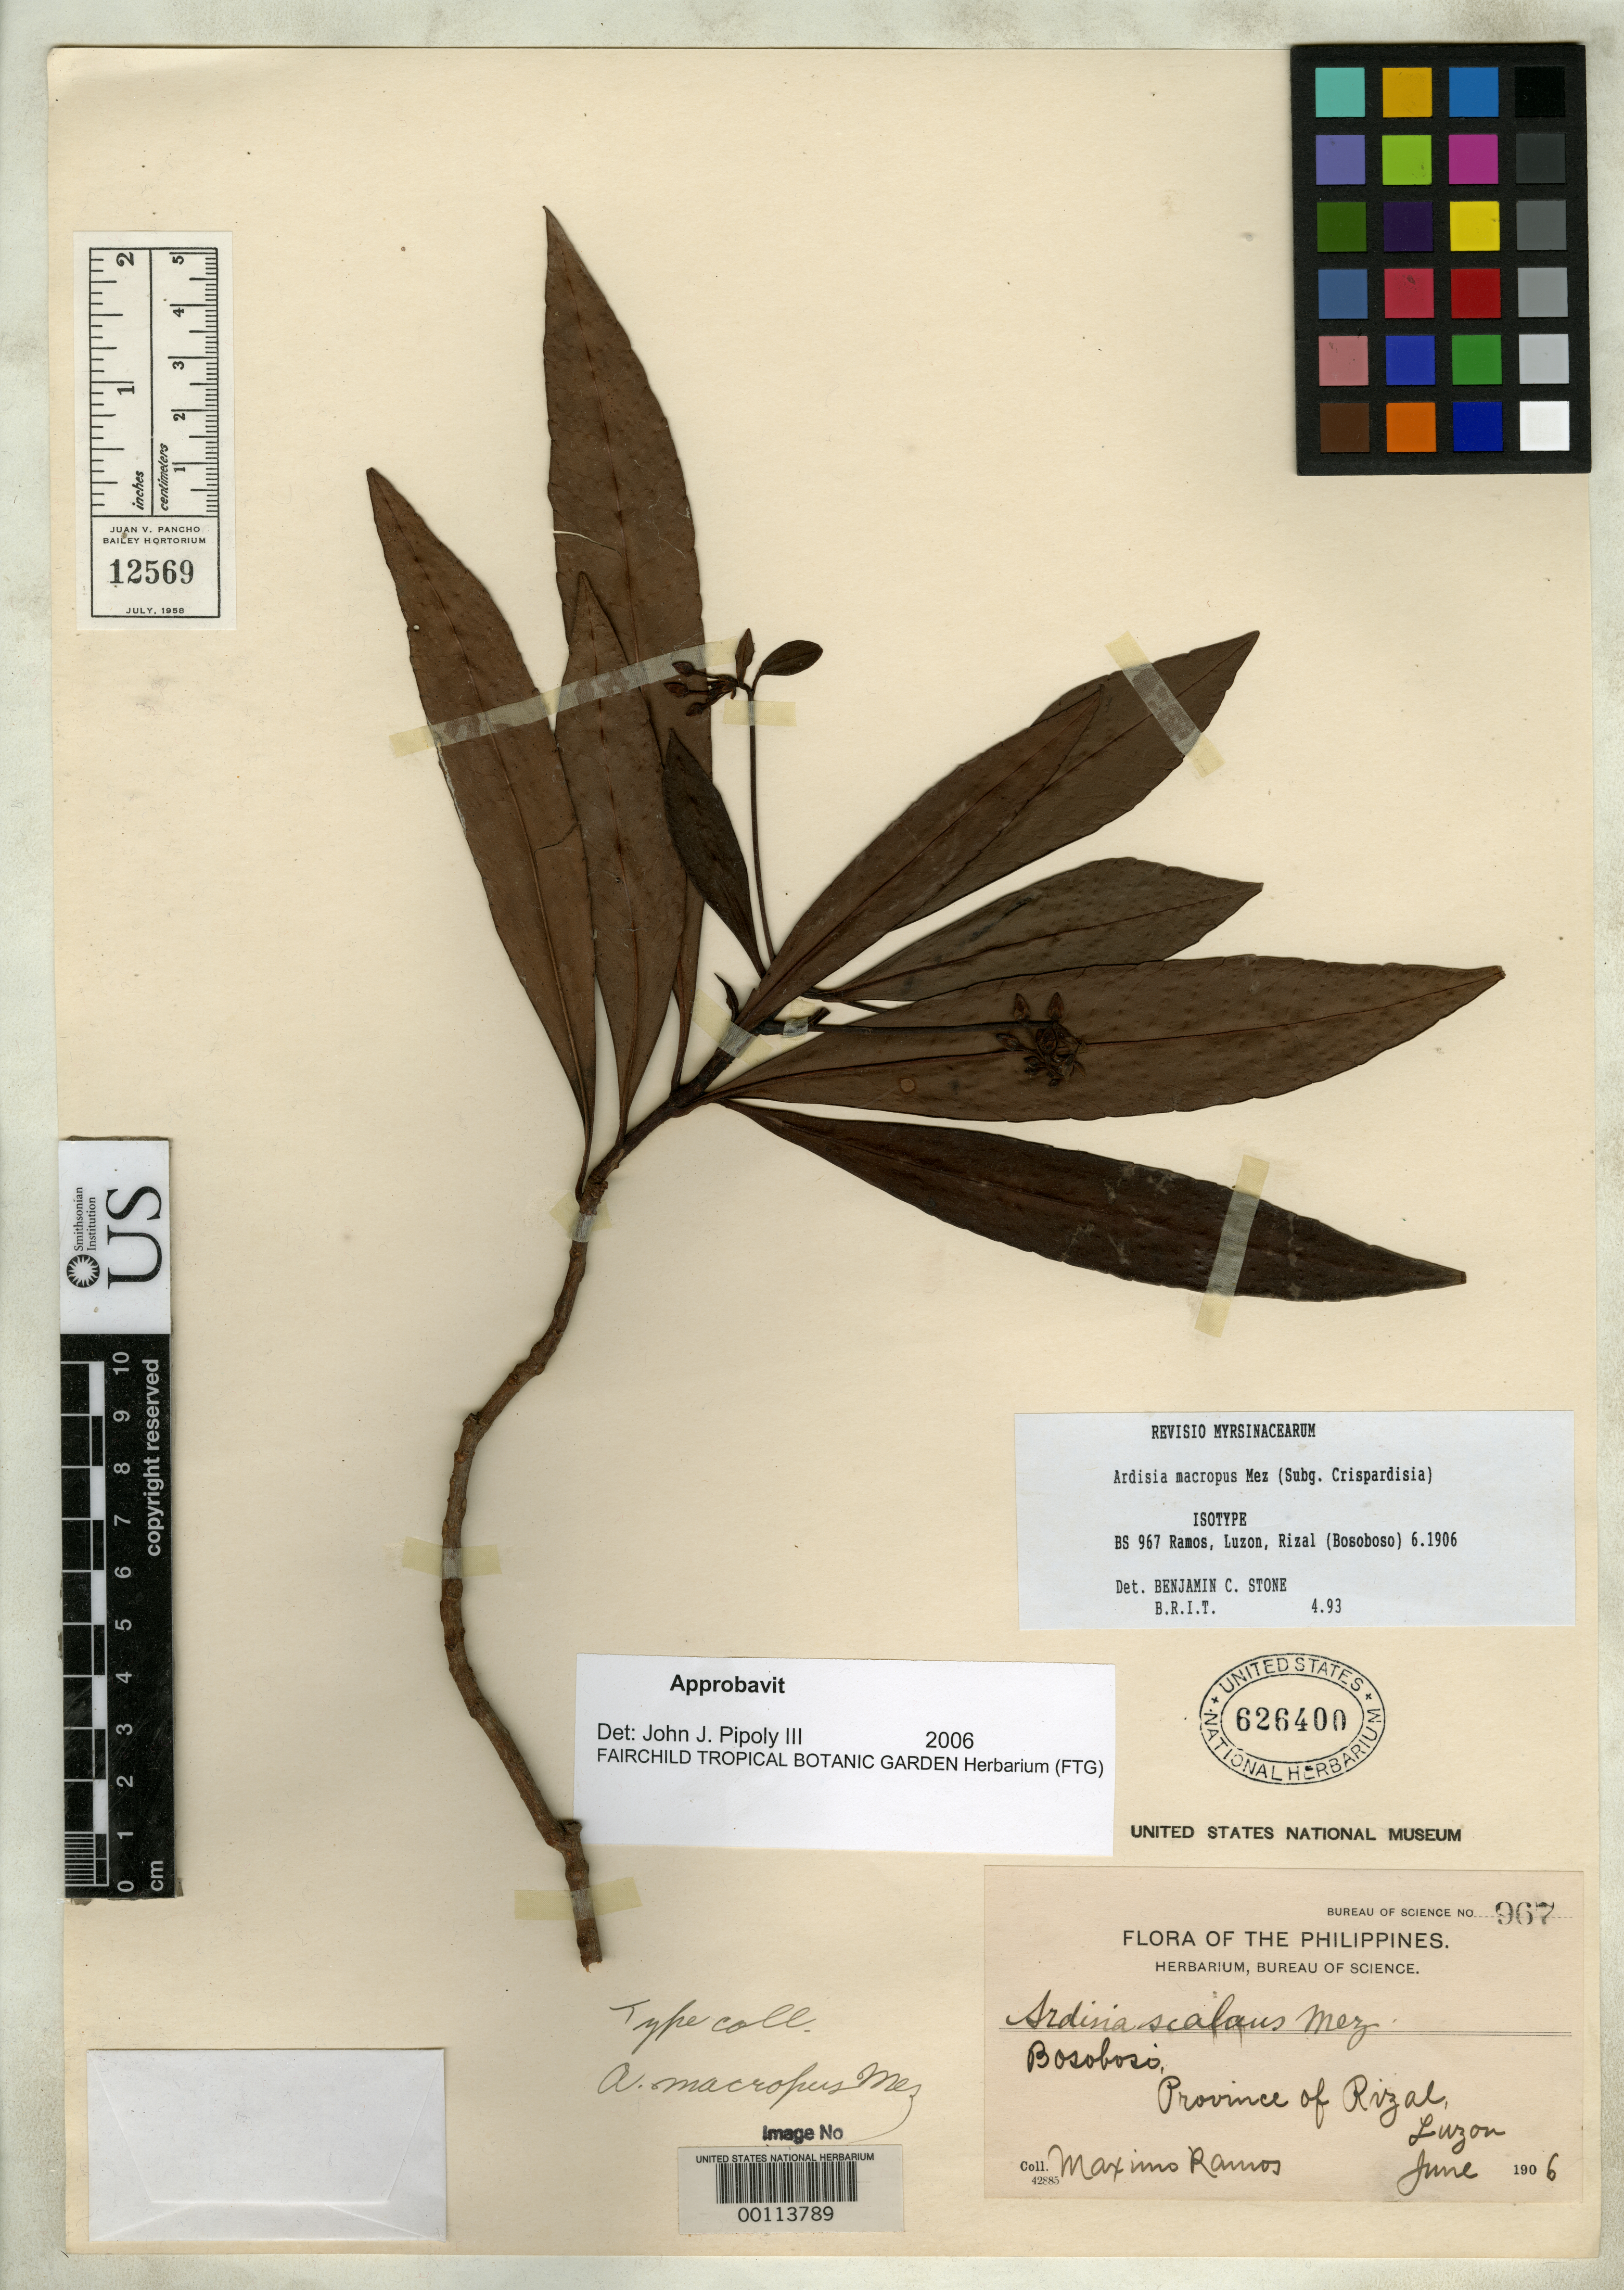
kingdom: Plantae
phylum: Tracheophyta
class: Magnoliopsida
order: Ericales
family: Primulaceae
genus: Ardisia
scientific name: Ardisia macropus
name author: Mez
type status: Isotype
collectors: M. Ramos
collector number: Bur. Sci. 967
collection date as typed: Jun 1906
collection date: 1906-06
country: Philippines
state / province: Calabarzon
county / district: Rizal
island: Luzon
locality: Bosoboso.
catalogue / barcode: US 626400